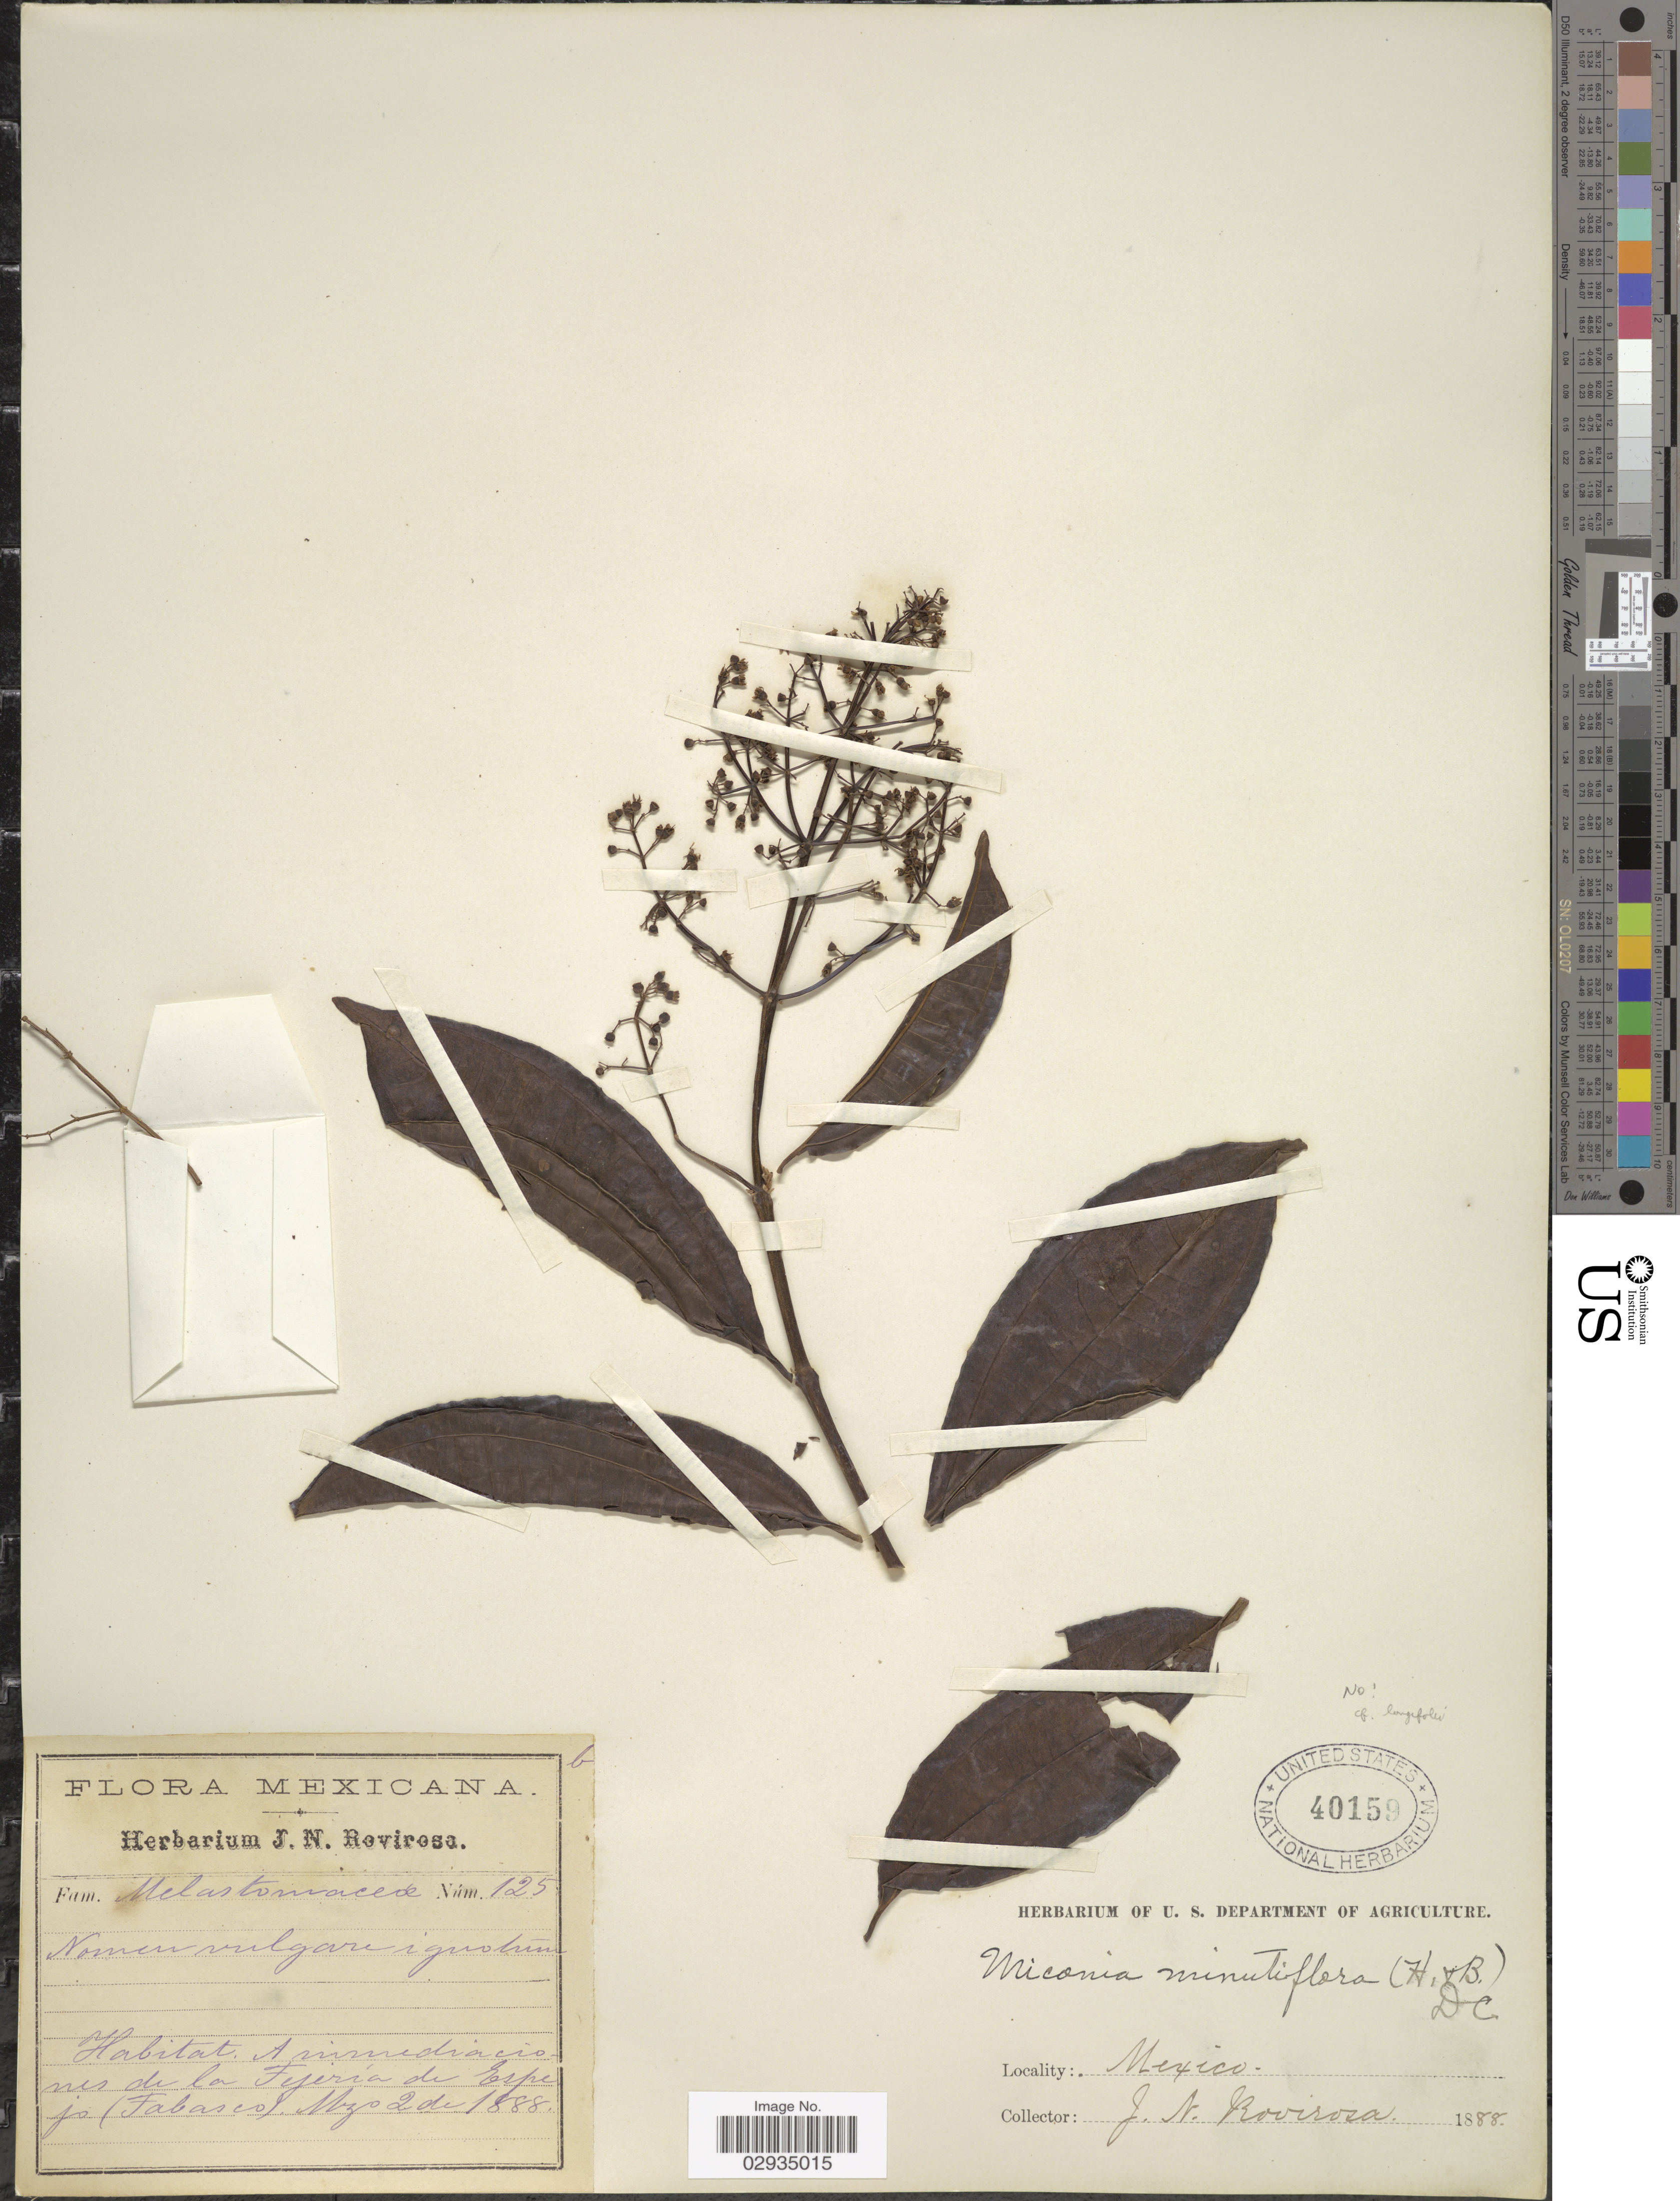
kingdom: Plantae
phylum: Tracheophyta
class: Magnoliopsida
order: Myrtales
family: Melastomataceae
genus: Miconia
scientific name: Miconia longifolia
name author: (Aubl.) DC.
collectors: J. N. Rovirosa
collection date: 1888-03-02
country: Mexico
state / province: Tabasco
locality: Inmediaciones de la Tejería [interpreted] de Espejo (Tabasco).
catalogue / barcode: US 40159